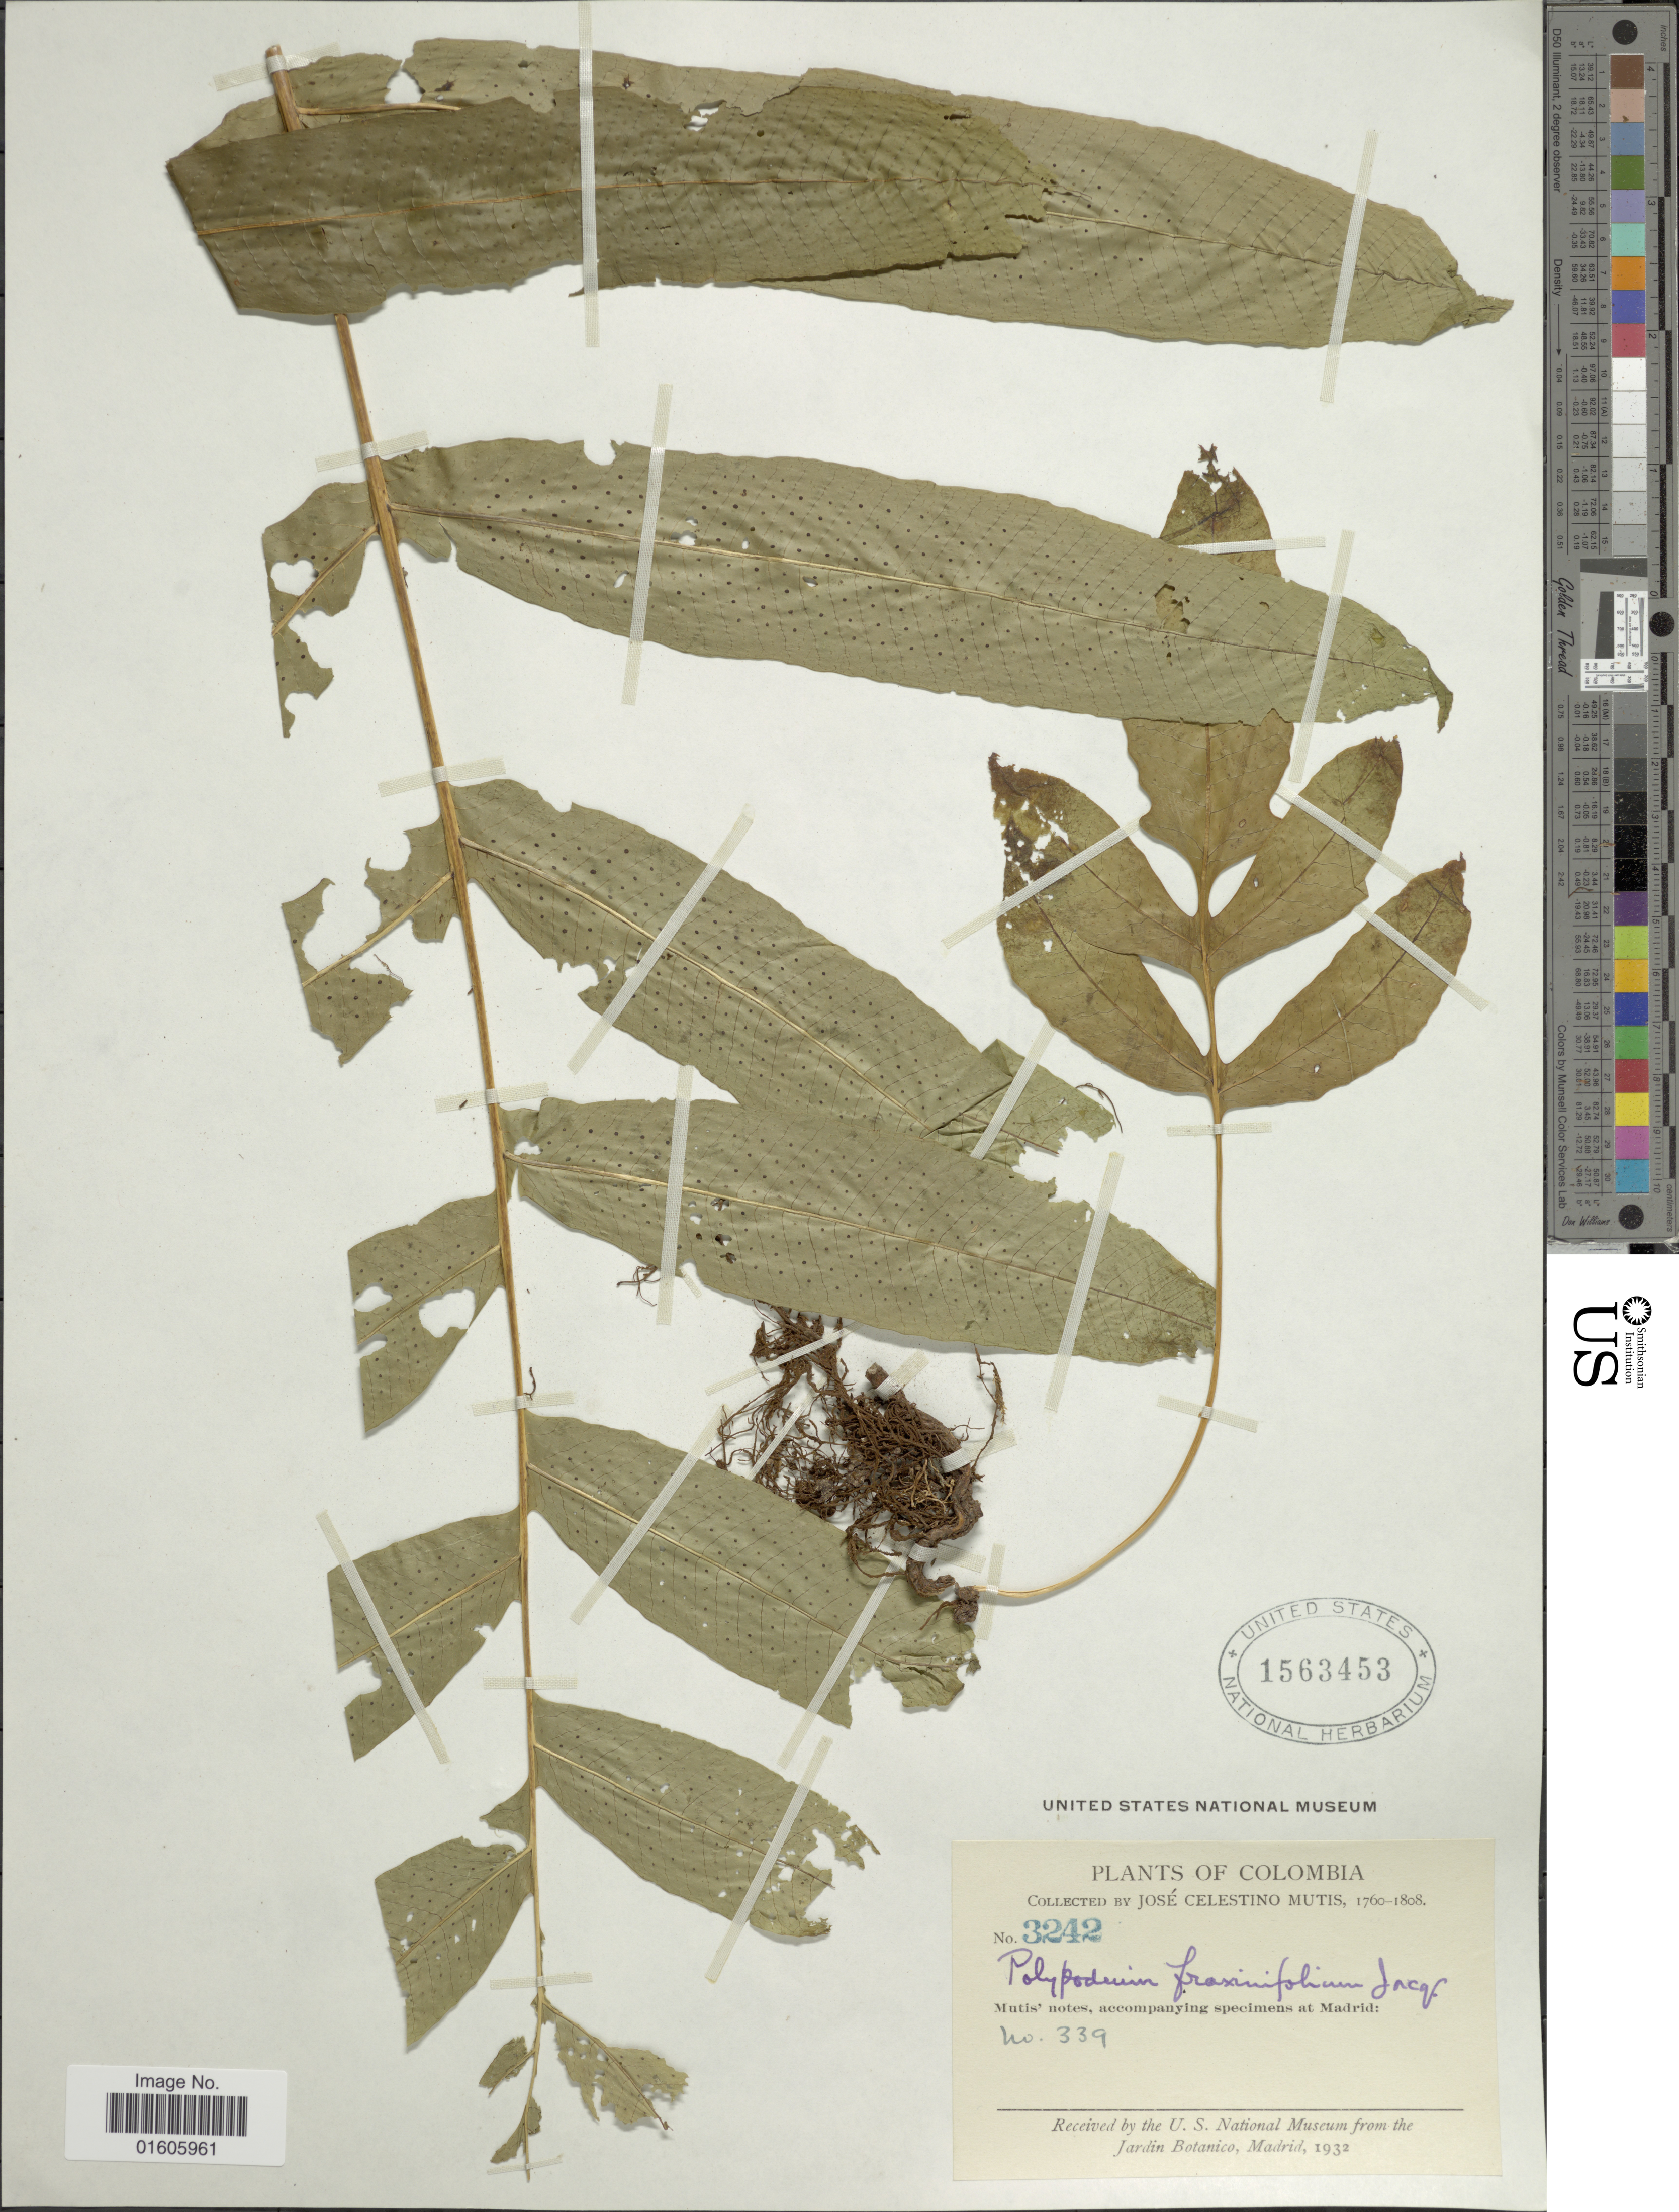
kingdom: Plantae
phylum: Tracheophyta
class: Polypodiopsida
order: Polypodiales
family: Polypodiaceae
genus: Serpocaulon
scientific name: Serpocaulon adnatum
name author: (Kunze ex Klotzsch) A.R. Sm.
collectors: C. Mutis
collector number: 3242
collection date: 1760/1808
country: Colombia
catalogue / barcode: US 1563453